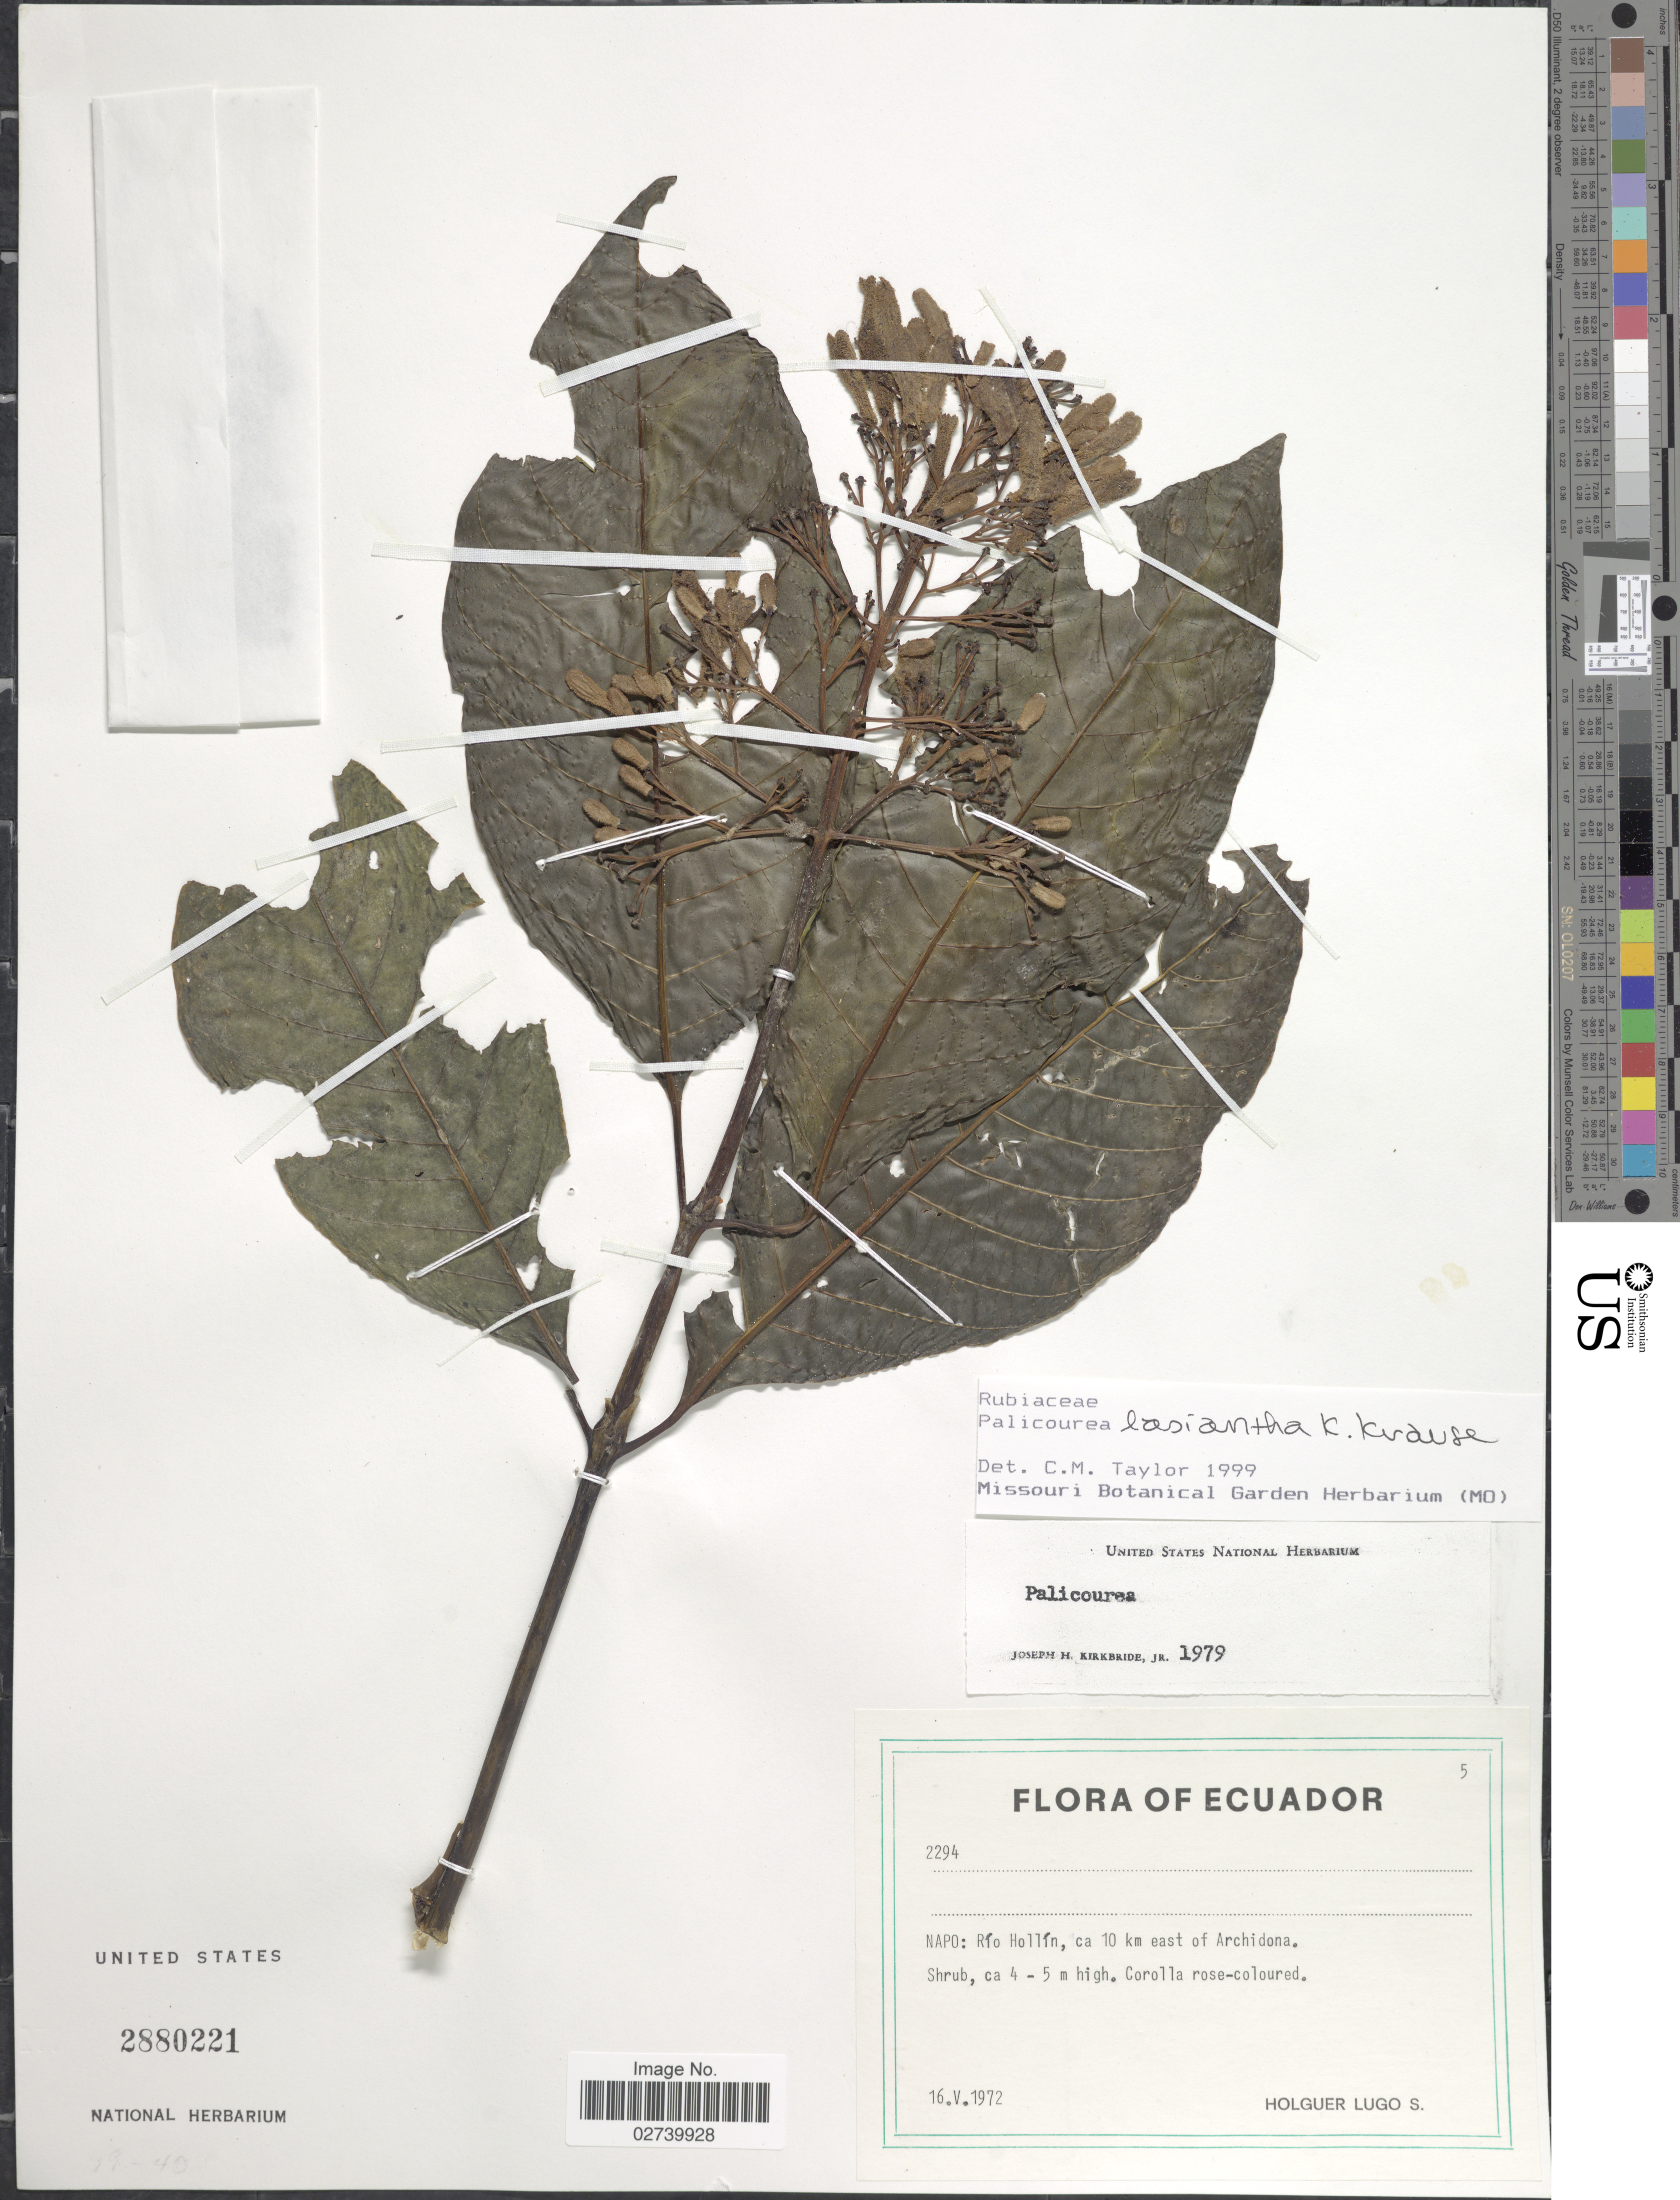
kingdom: Plantae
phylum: Tracheophyta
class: Magnoliopsida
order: Gentianales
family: Rubiaceae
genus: Palicourea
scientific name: Palicourea lasiantha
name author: Krause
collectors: H. Lugo S.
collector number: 2294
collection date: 1972-05-16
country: Ecuador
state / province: Napo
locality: Río Hollin, ca 10 km east of Archidona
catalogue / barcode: US 2880221